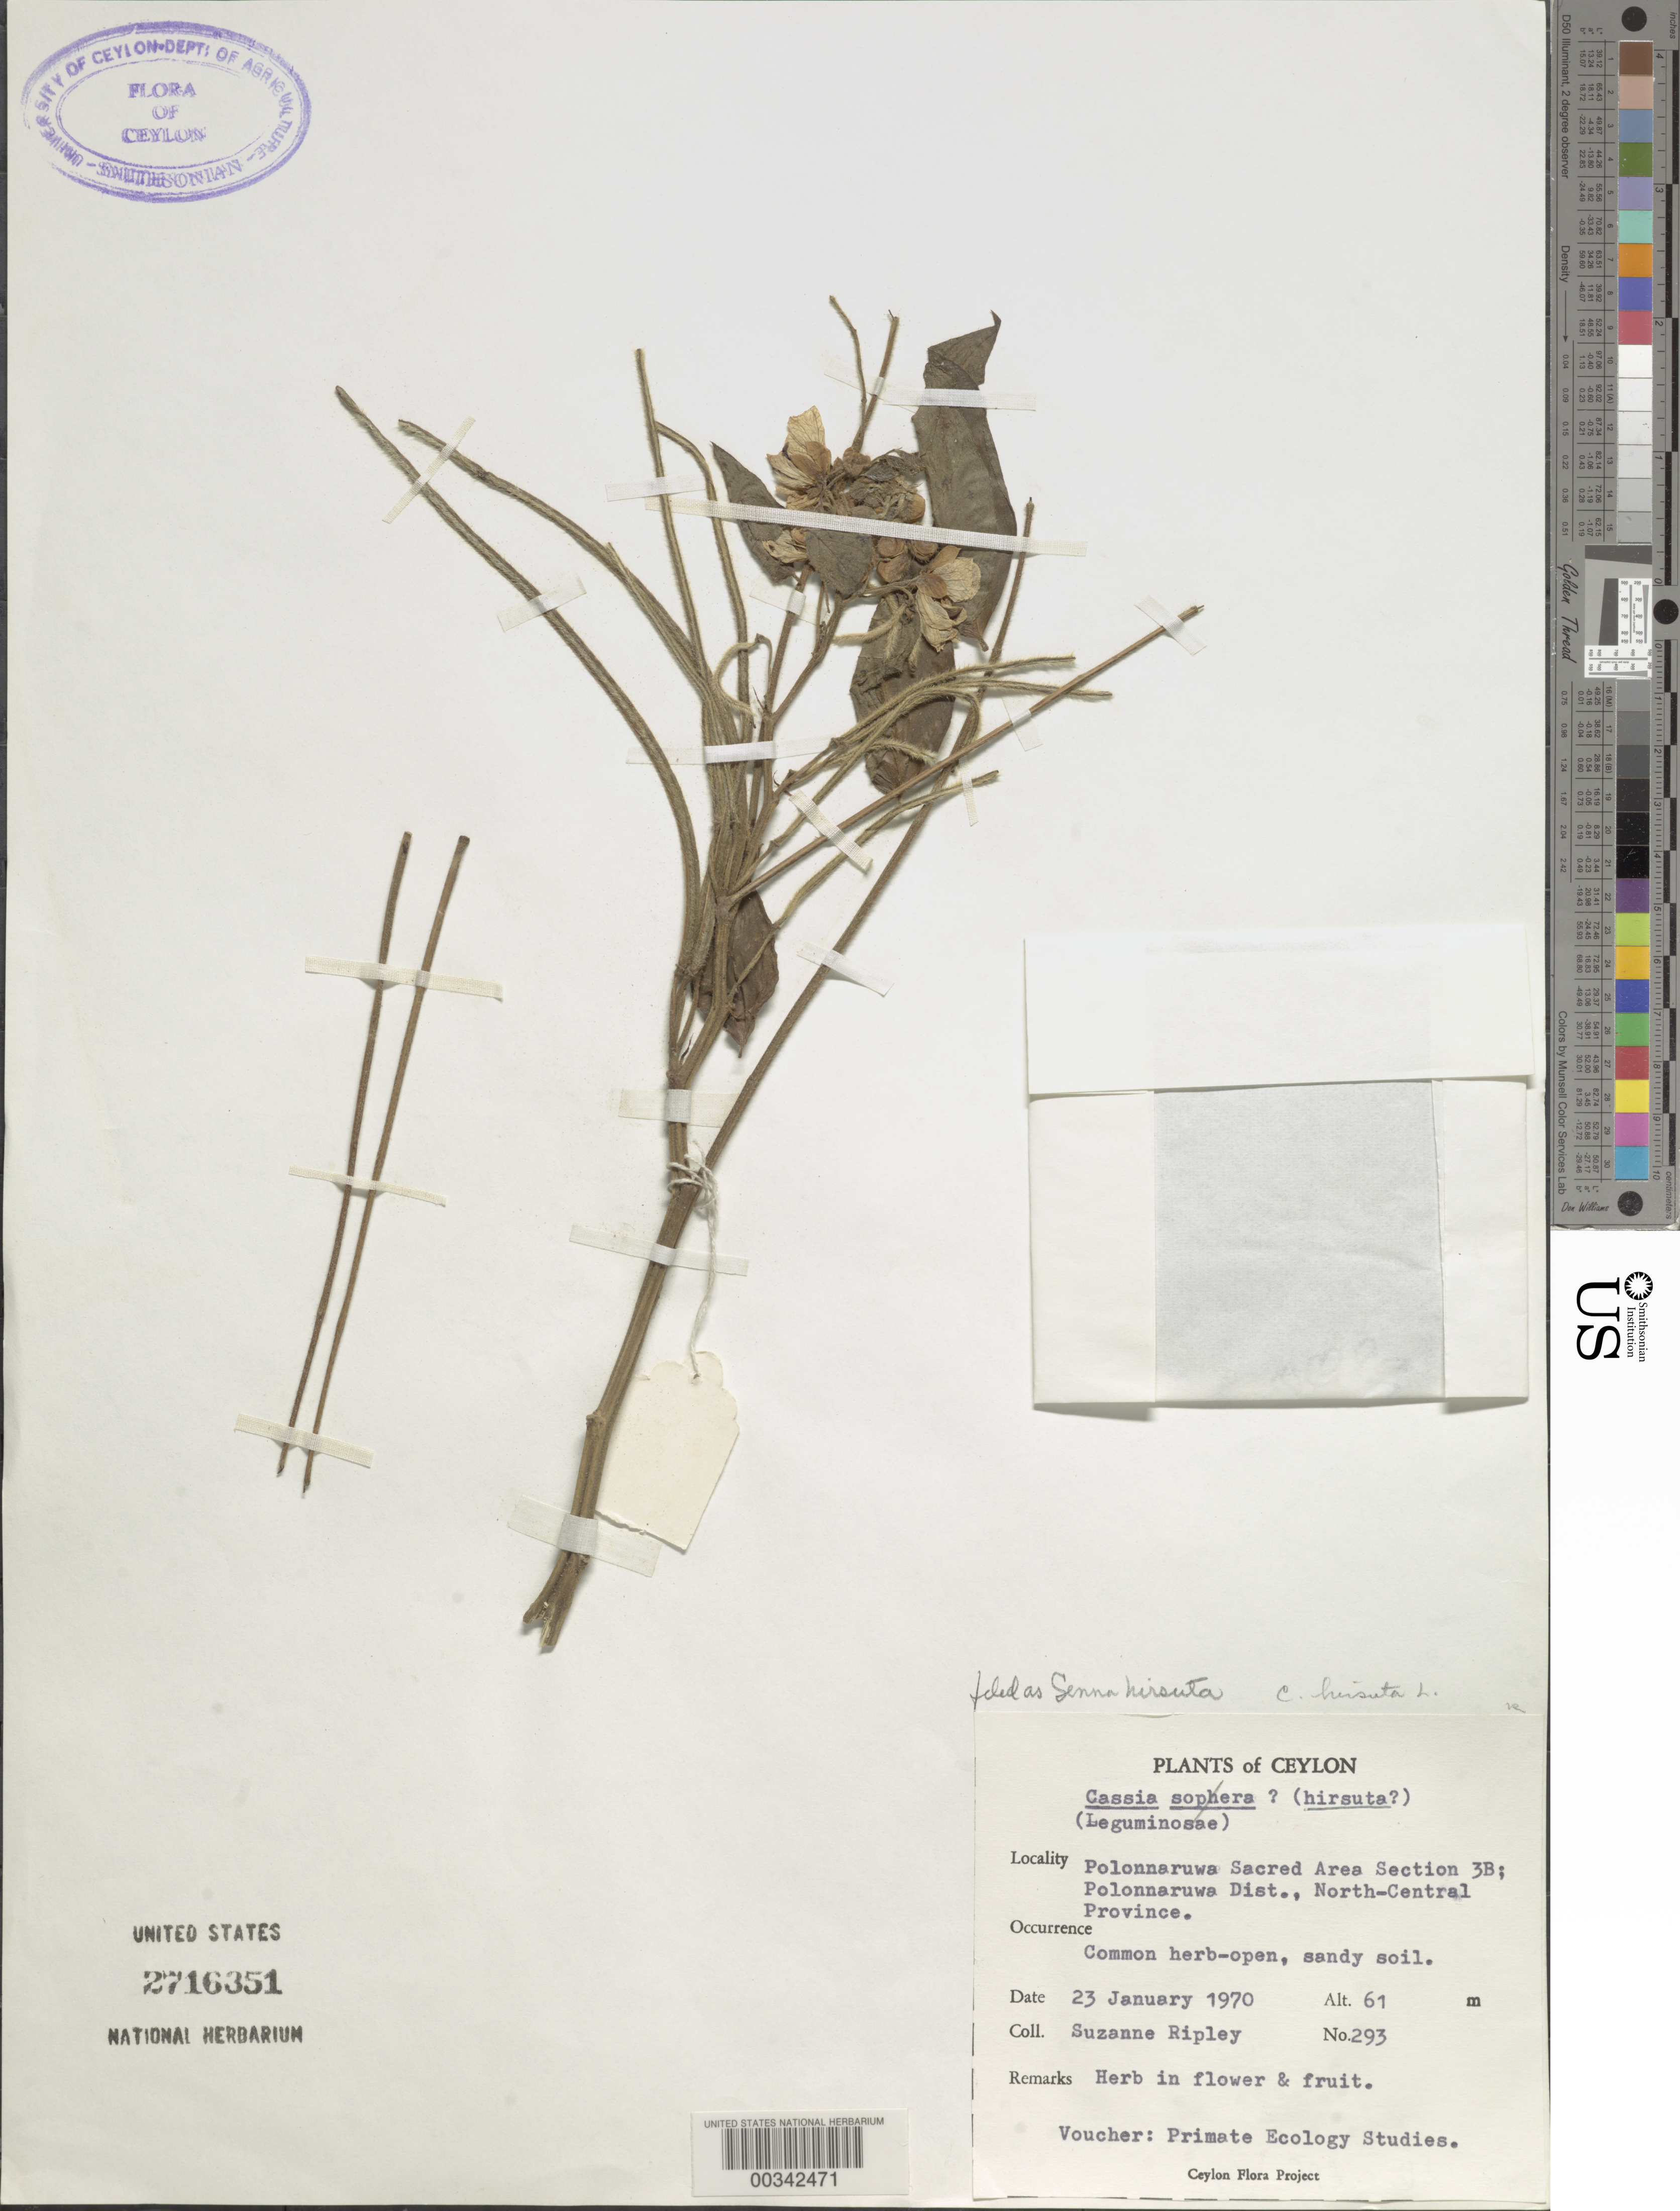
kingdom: Plantae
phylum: Tracheophyta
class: Magnoliopsida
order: Fabales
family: Fabaceae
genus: Senna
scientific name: Senna hirsuta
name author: (L.) H.S. Irwin & Barneby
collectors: S. Ripley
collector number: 293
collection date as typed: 23 Jan 1970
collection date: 1970-01-23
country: Sri Lanka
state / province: North Central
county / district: Polonnaruwa Dist.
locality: Polonnaruwa sacred area section 3b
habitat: Open, sandy soil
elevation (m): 61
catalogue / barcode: US 2716351